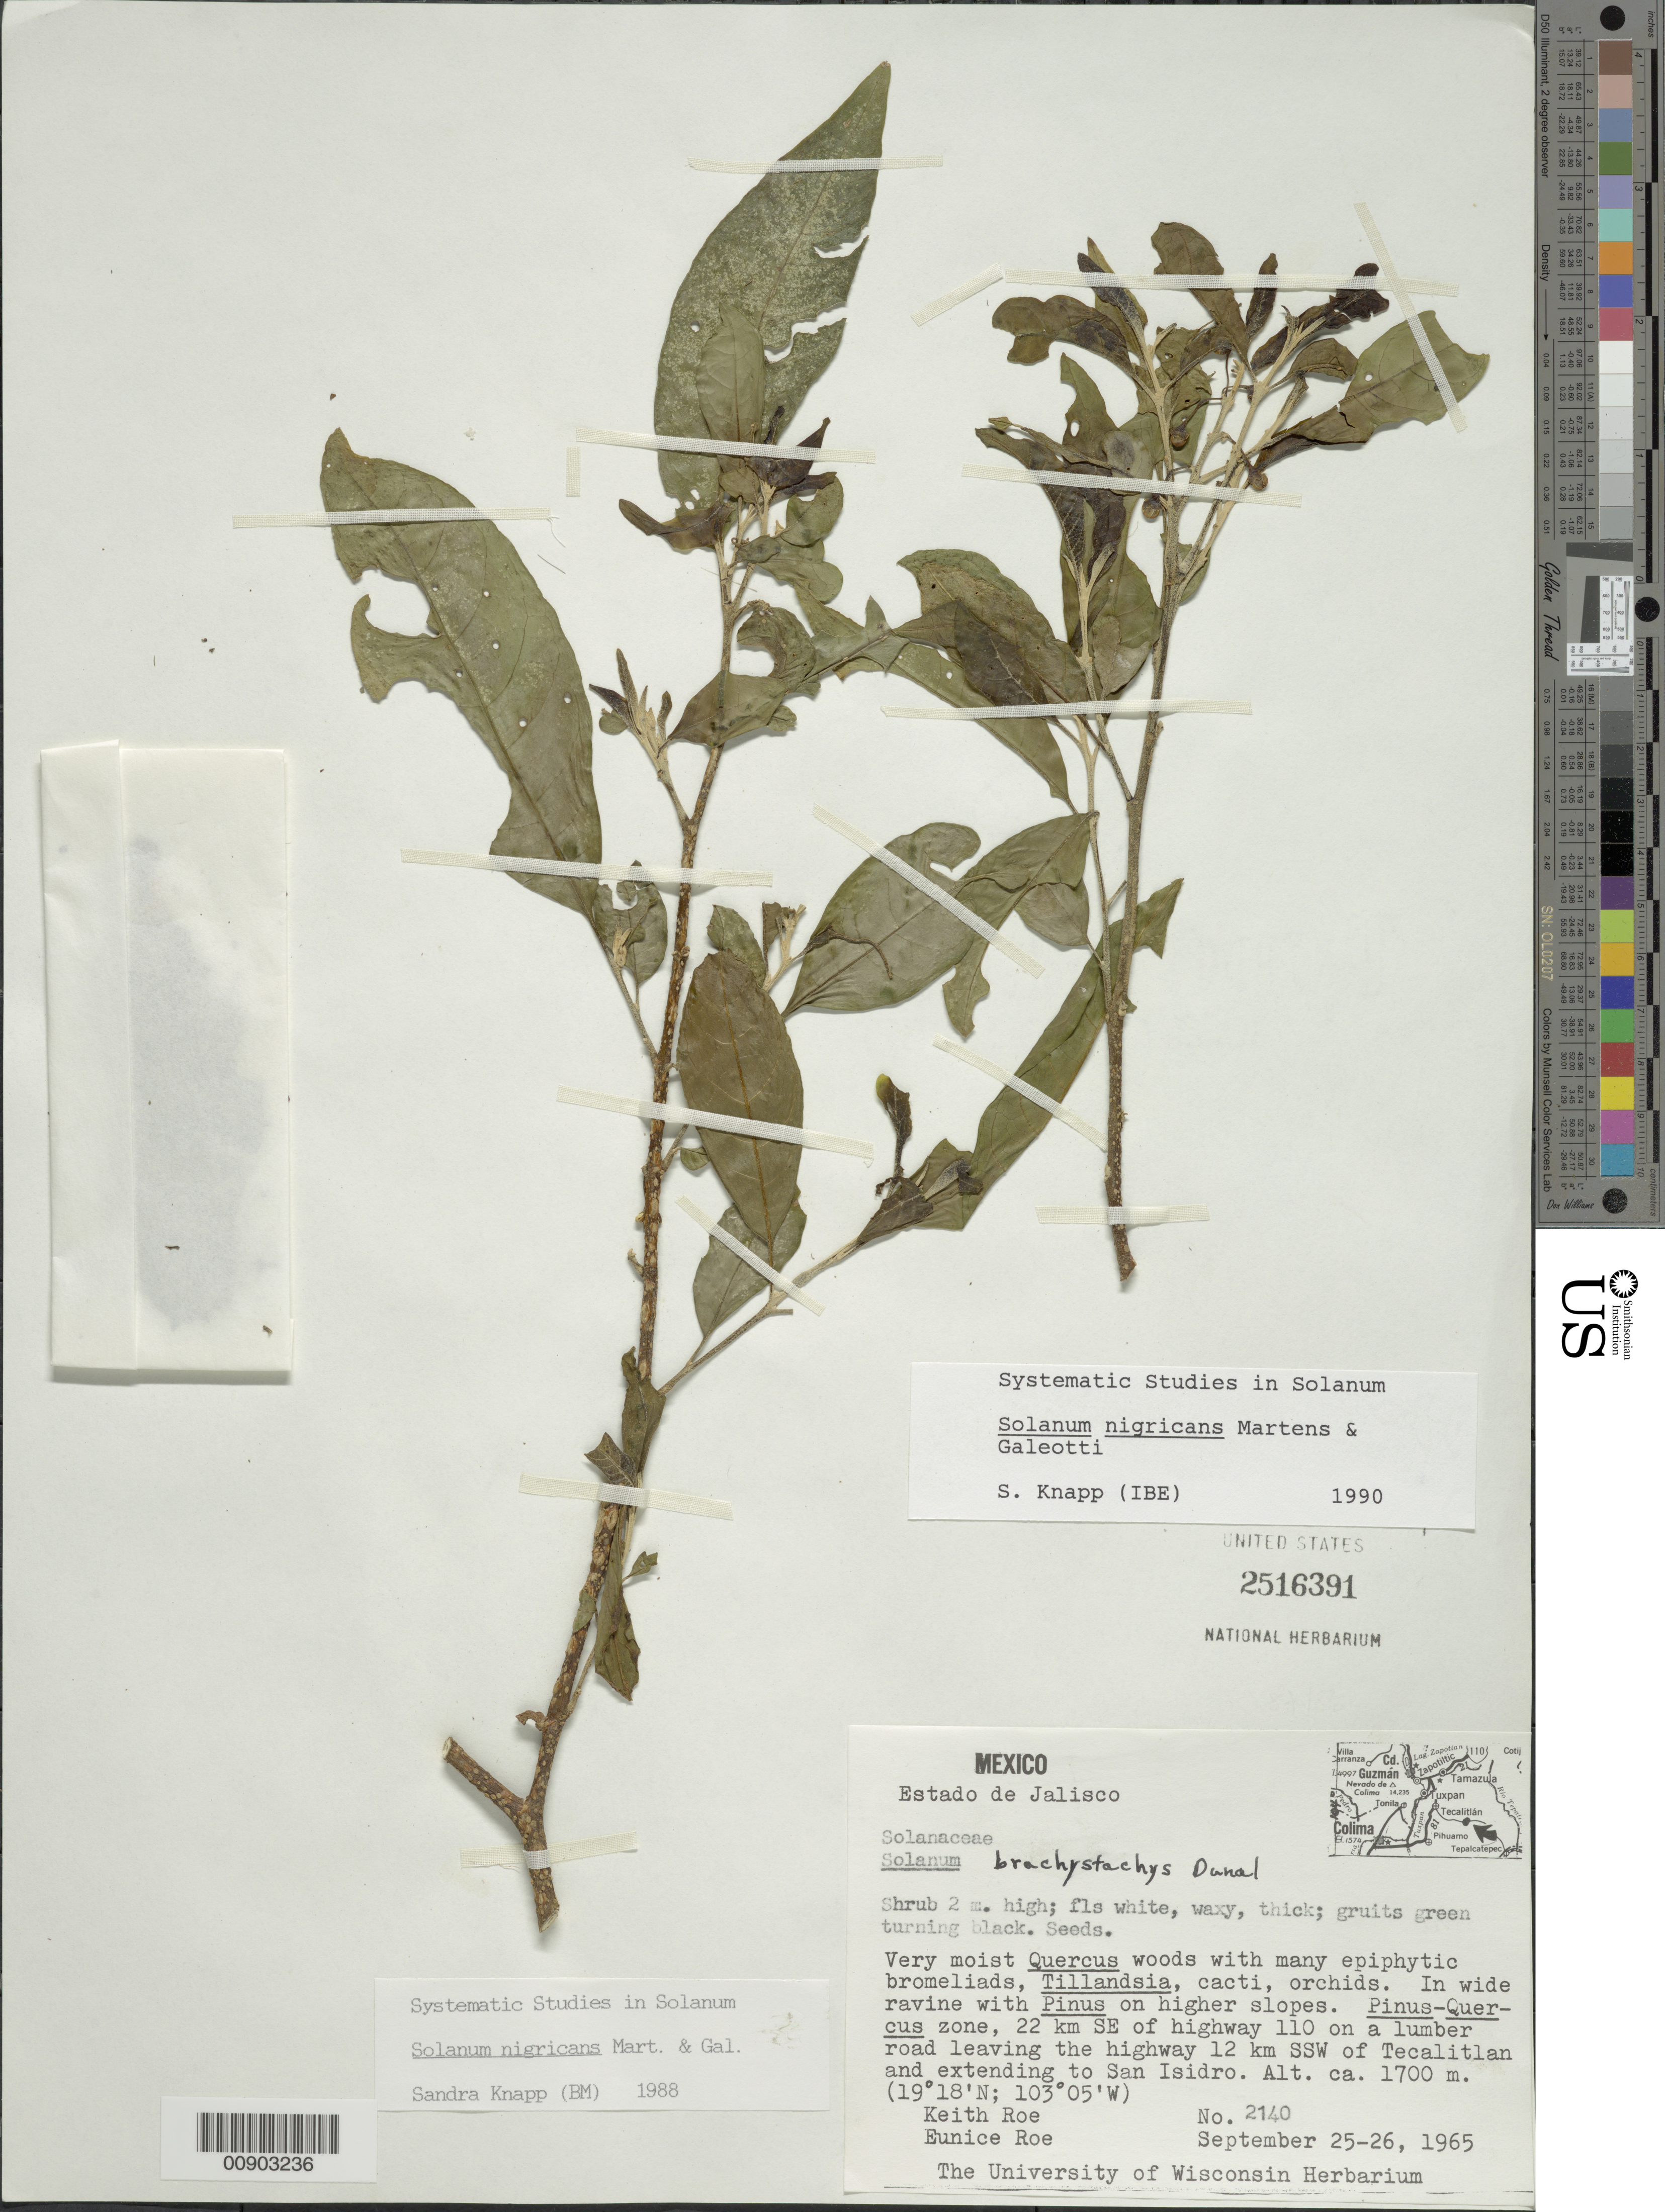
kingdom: Plantae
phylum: Tracheophyta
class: Magnoliopsida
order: Solanales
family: Solanaceae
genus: Solanum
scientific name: Solanum nigricans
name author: M. Martens & Galeotti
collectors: K. E. Roe & E. Roe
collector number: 2140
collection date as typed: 25 Sep 1965 to 26 Sep 1965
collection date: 1965-09-25/1965-09-26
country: Mexico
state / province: Jalisco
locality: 22 km. SE of highway 110 on a lumber road leaving the highway 12 km. SSW of Tecalitlan and extending to San Isidro.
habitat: Very moist Quercus woods w/ many epiphytic bromeliads, Tillandsia, cacti, orchids. In wide ravine w/ Pinus on higher slopes.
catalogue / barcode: US 2516391